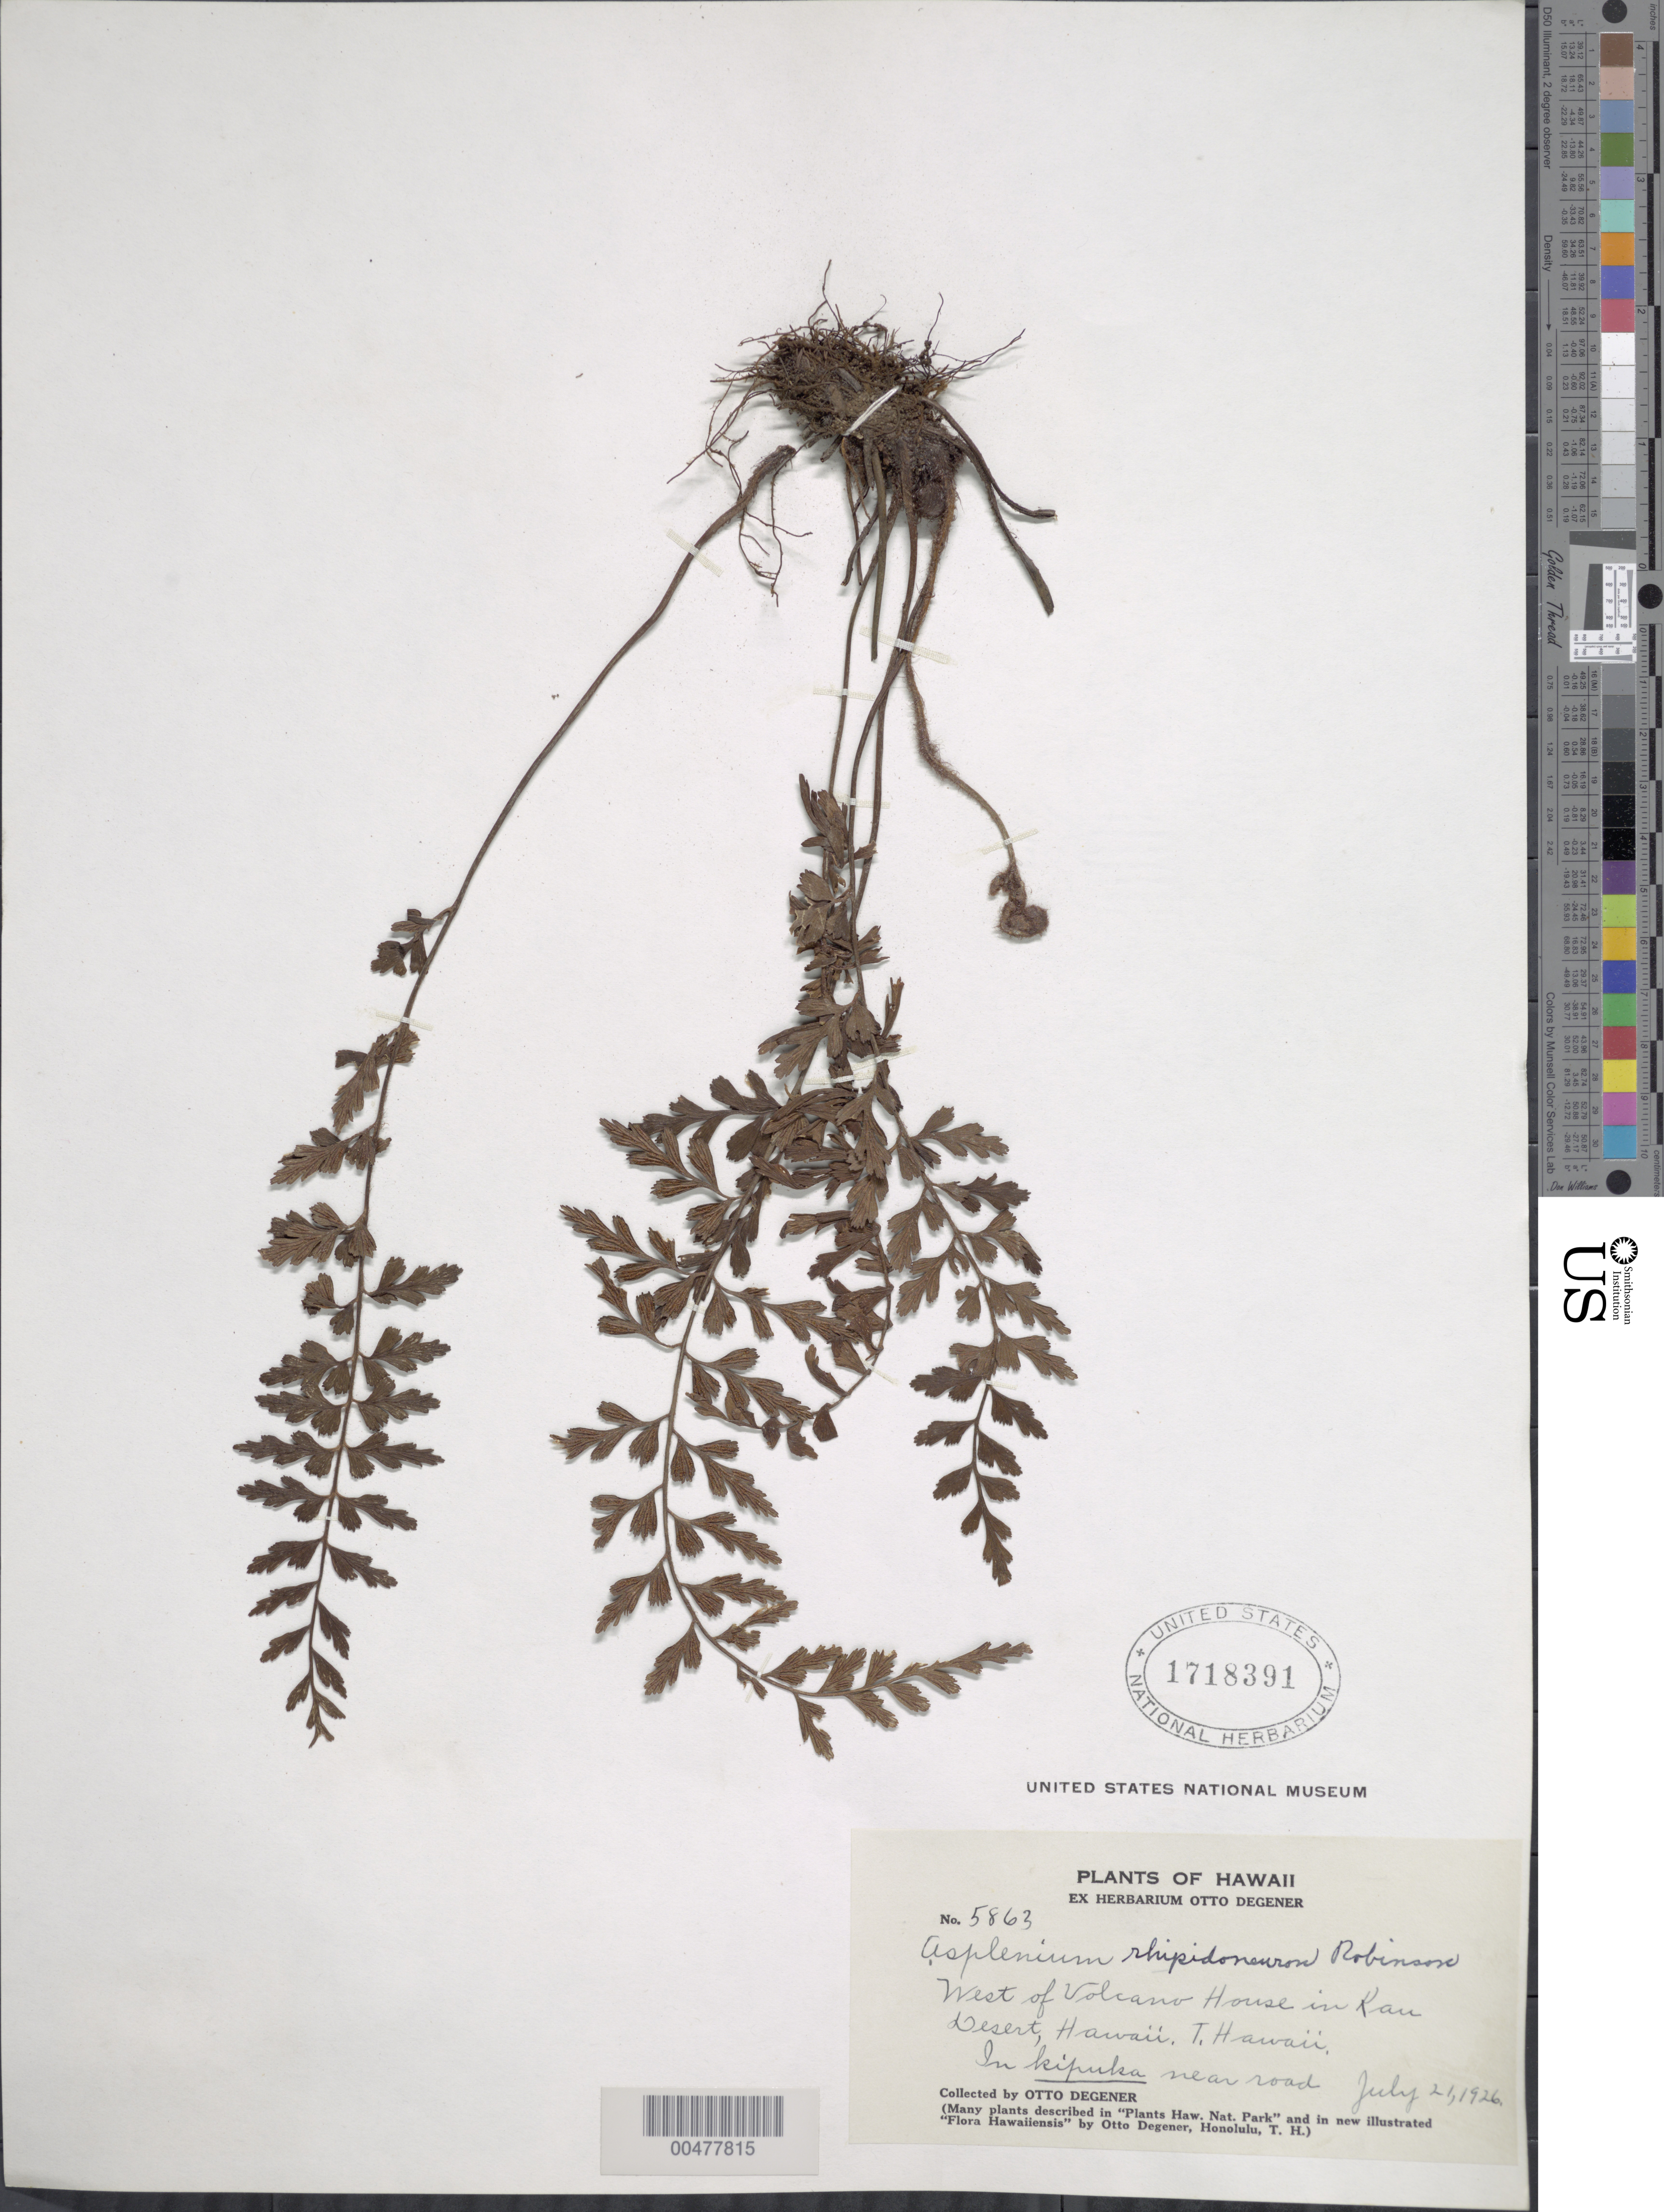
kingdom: Plantae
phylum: Tracheophyta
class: Polypodiopsida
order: Polypodiales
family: Aspleniaceae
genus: Asplenium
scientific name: Asplenium aethiopicum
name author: (Burm. f.) Bech.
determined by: Wagner, W. L., (BOT), Smithsonian Institution - National Museum of Natural History (UNITED STATES)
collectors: O. Degener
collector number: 5863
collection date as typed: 21 Jul 1926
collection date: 1926-07-21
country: United States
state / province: Hawaii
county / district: Hawaii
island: Hawaii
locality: W of Volcano House in Kau Desert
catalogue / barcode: US 1718391